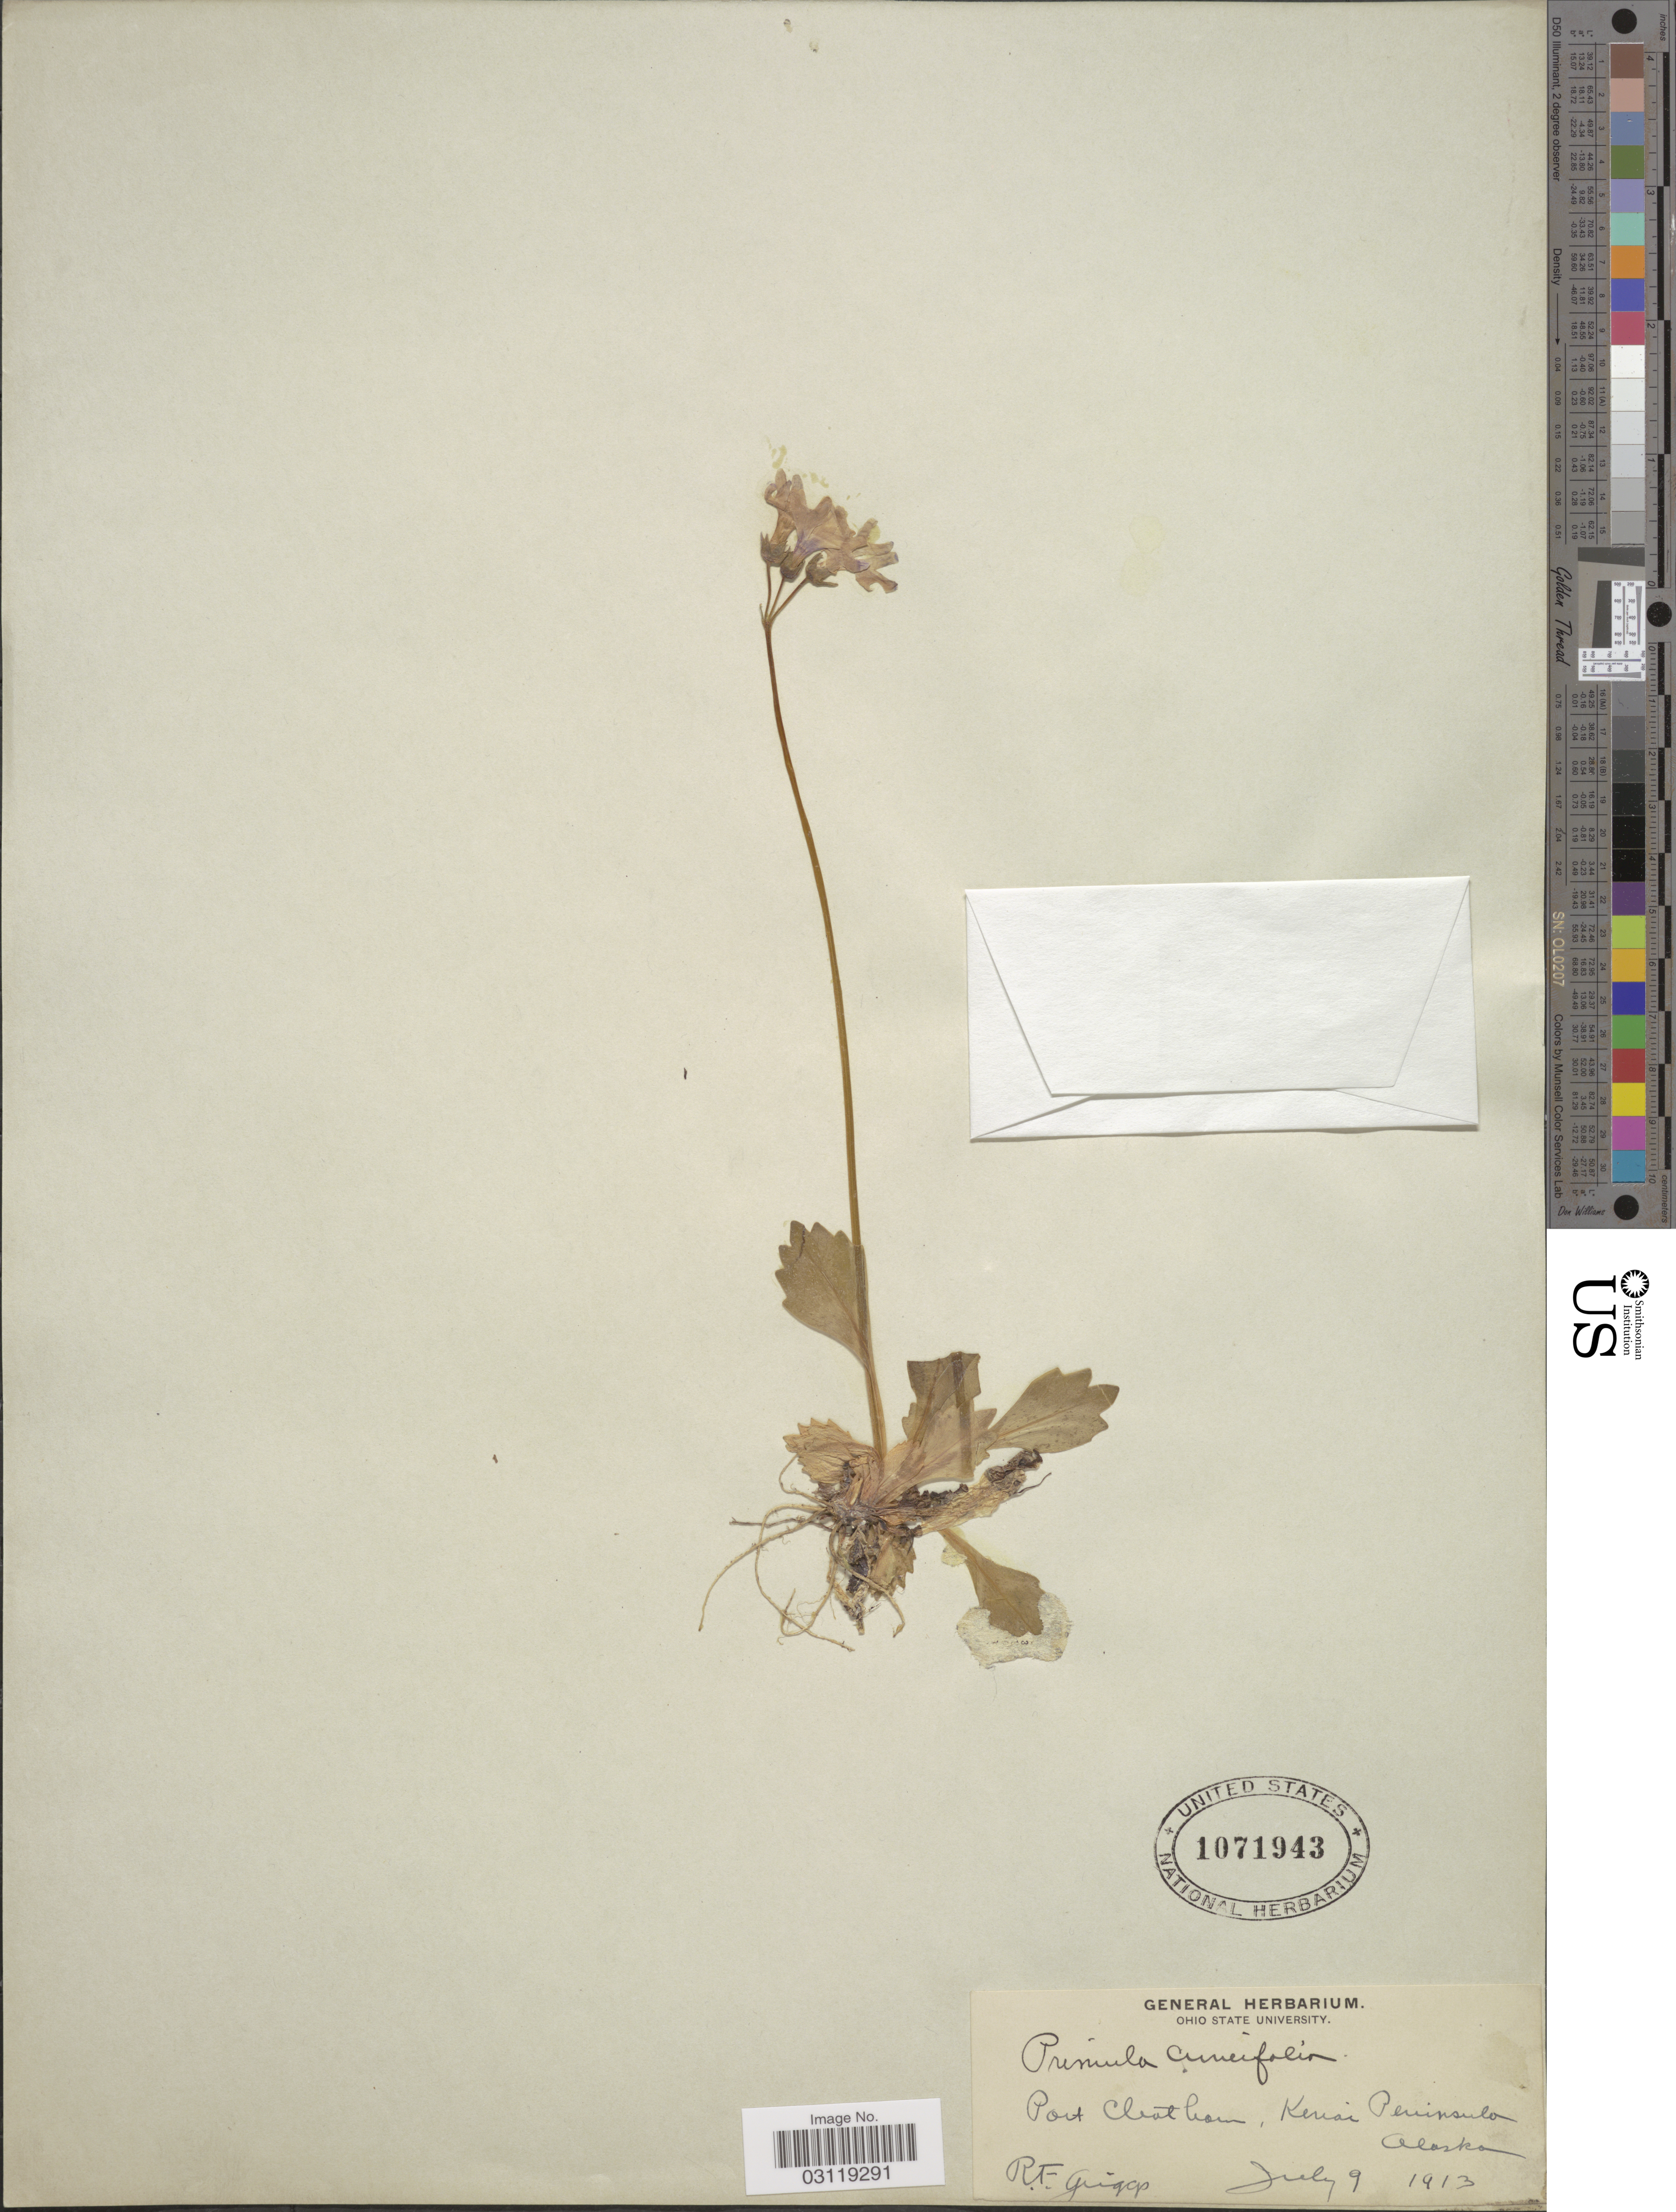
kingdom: Plantae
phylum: Tracheophyta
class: Magnoliopsida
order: Ericales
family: Primulaceae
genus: Primula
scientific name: Primula cuneifolia subsp. cuneifolia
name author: Ledeb.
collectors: R. F. Griggs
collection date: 1913-07-09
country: United States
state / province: Alaska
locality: Port Chatham, Kenai Peninsula.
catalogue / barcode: US 1071943